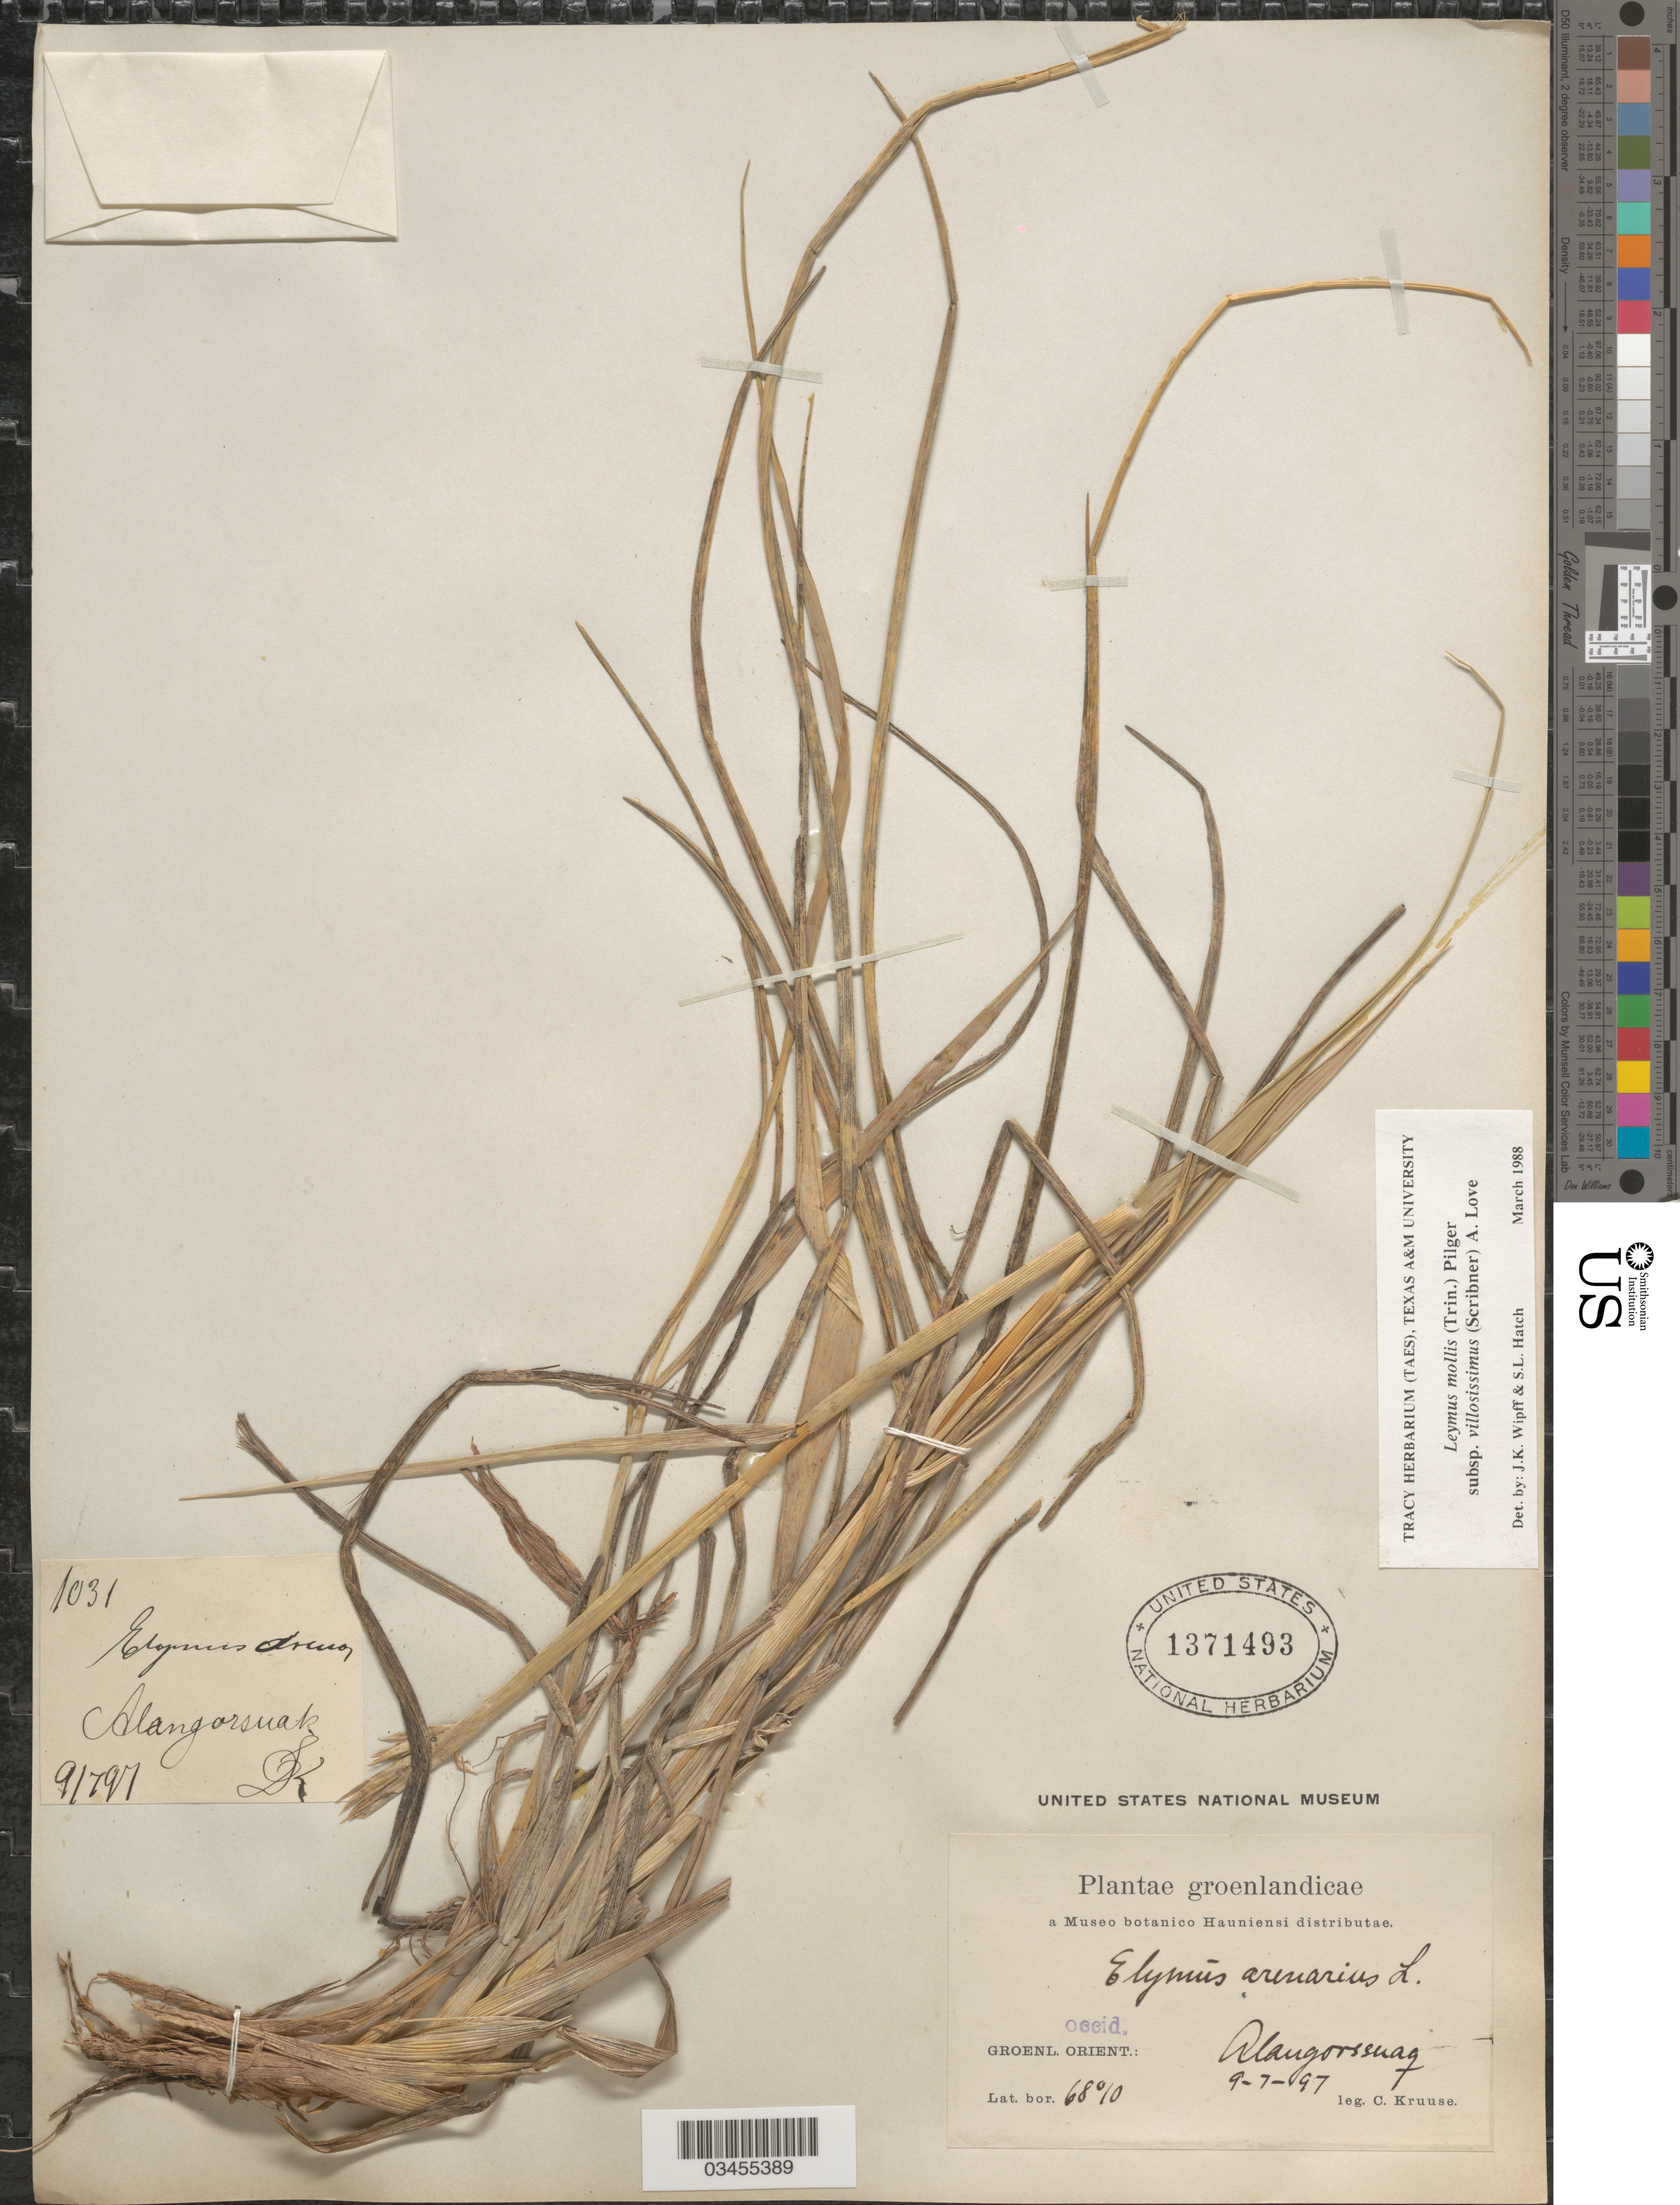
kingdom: Plantae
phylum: Tracheophyta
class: Liliopsida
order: Poales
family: Poaceae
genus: Leymus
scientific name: Leymus mollis subsp. villosissimus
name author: (Scribn.) Á. Löve & D. Löve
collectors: C. Kruuse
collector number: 1031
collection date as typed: Transcribed d/m/y: 9/7/97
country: Greenland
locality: Groenlandicae. Groenl. Orient. Alangorssuaq.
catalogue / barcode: US 1371493